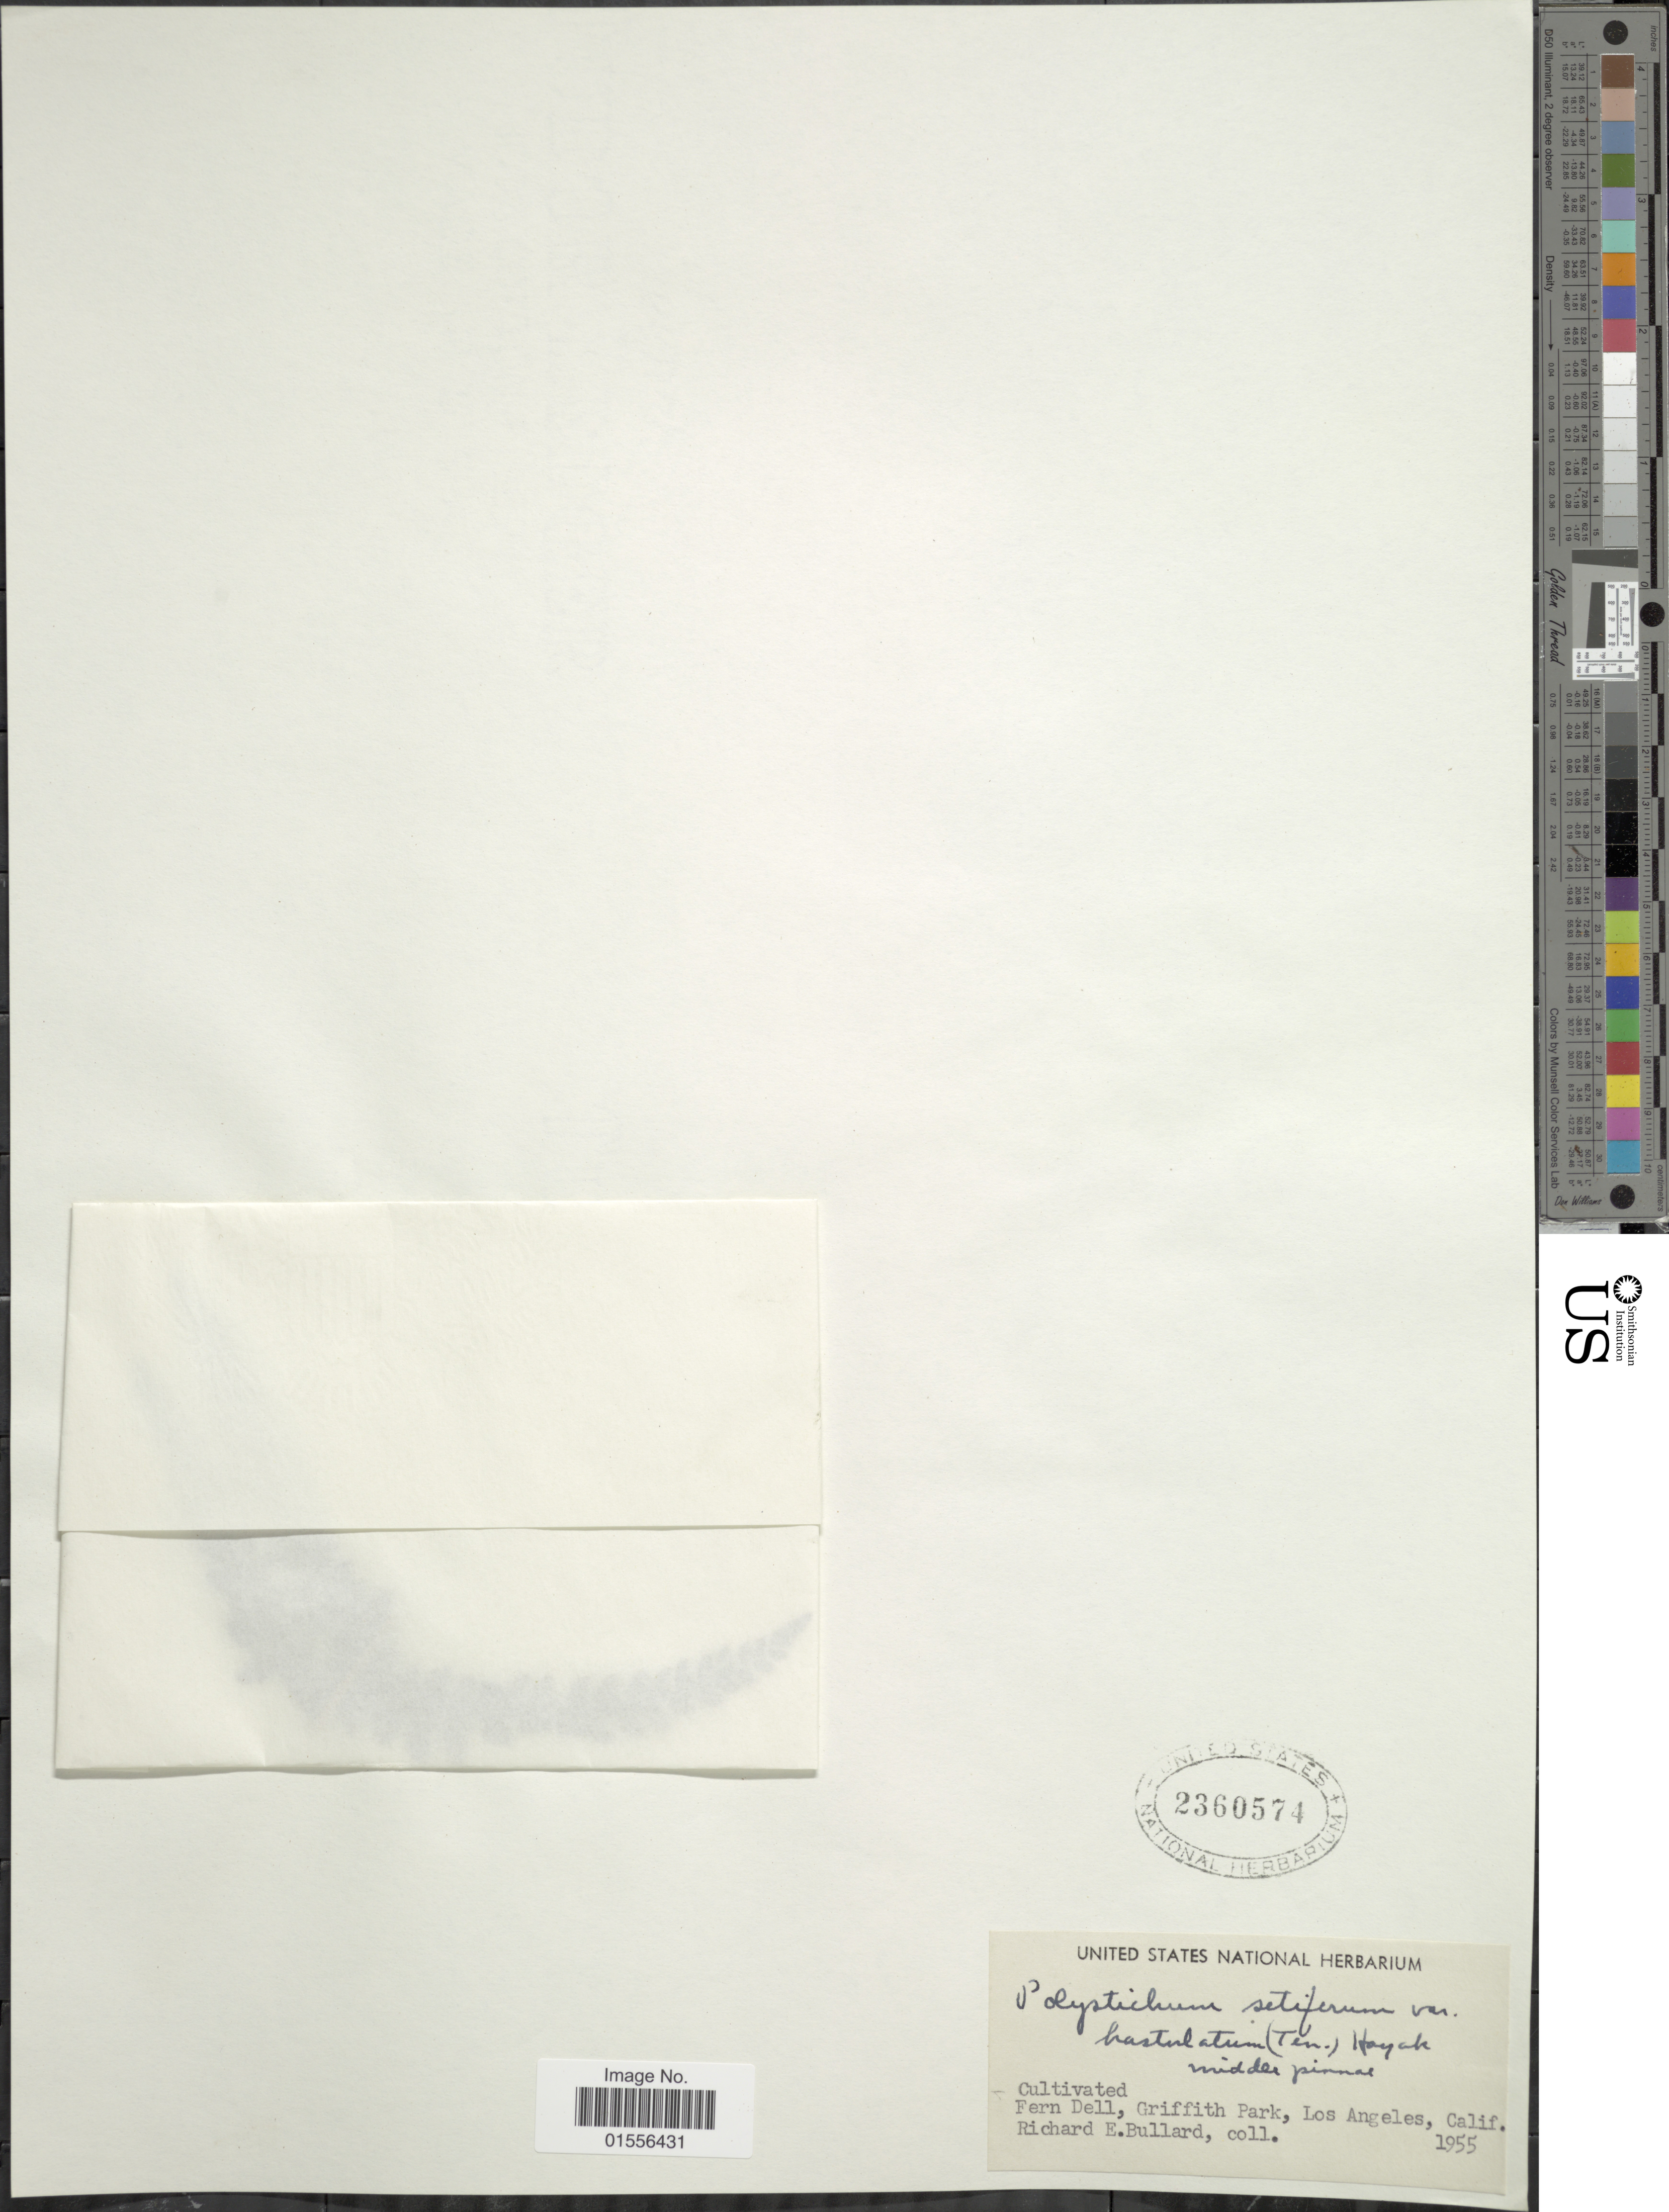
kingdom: Plantae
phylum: Tracheophyta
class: Polypodiopsida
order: Polypodiales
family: Dryopteridaceae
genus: Polystichum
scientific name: Polystichum setiferum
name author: (Forssk.) Moore ex Woynar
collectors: R. Bullard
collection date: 1955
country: United States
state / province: California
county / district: Los Angeles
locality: Cultivated Fern Dell, Griffith Park, Los Angeles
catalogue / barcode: US 2360574